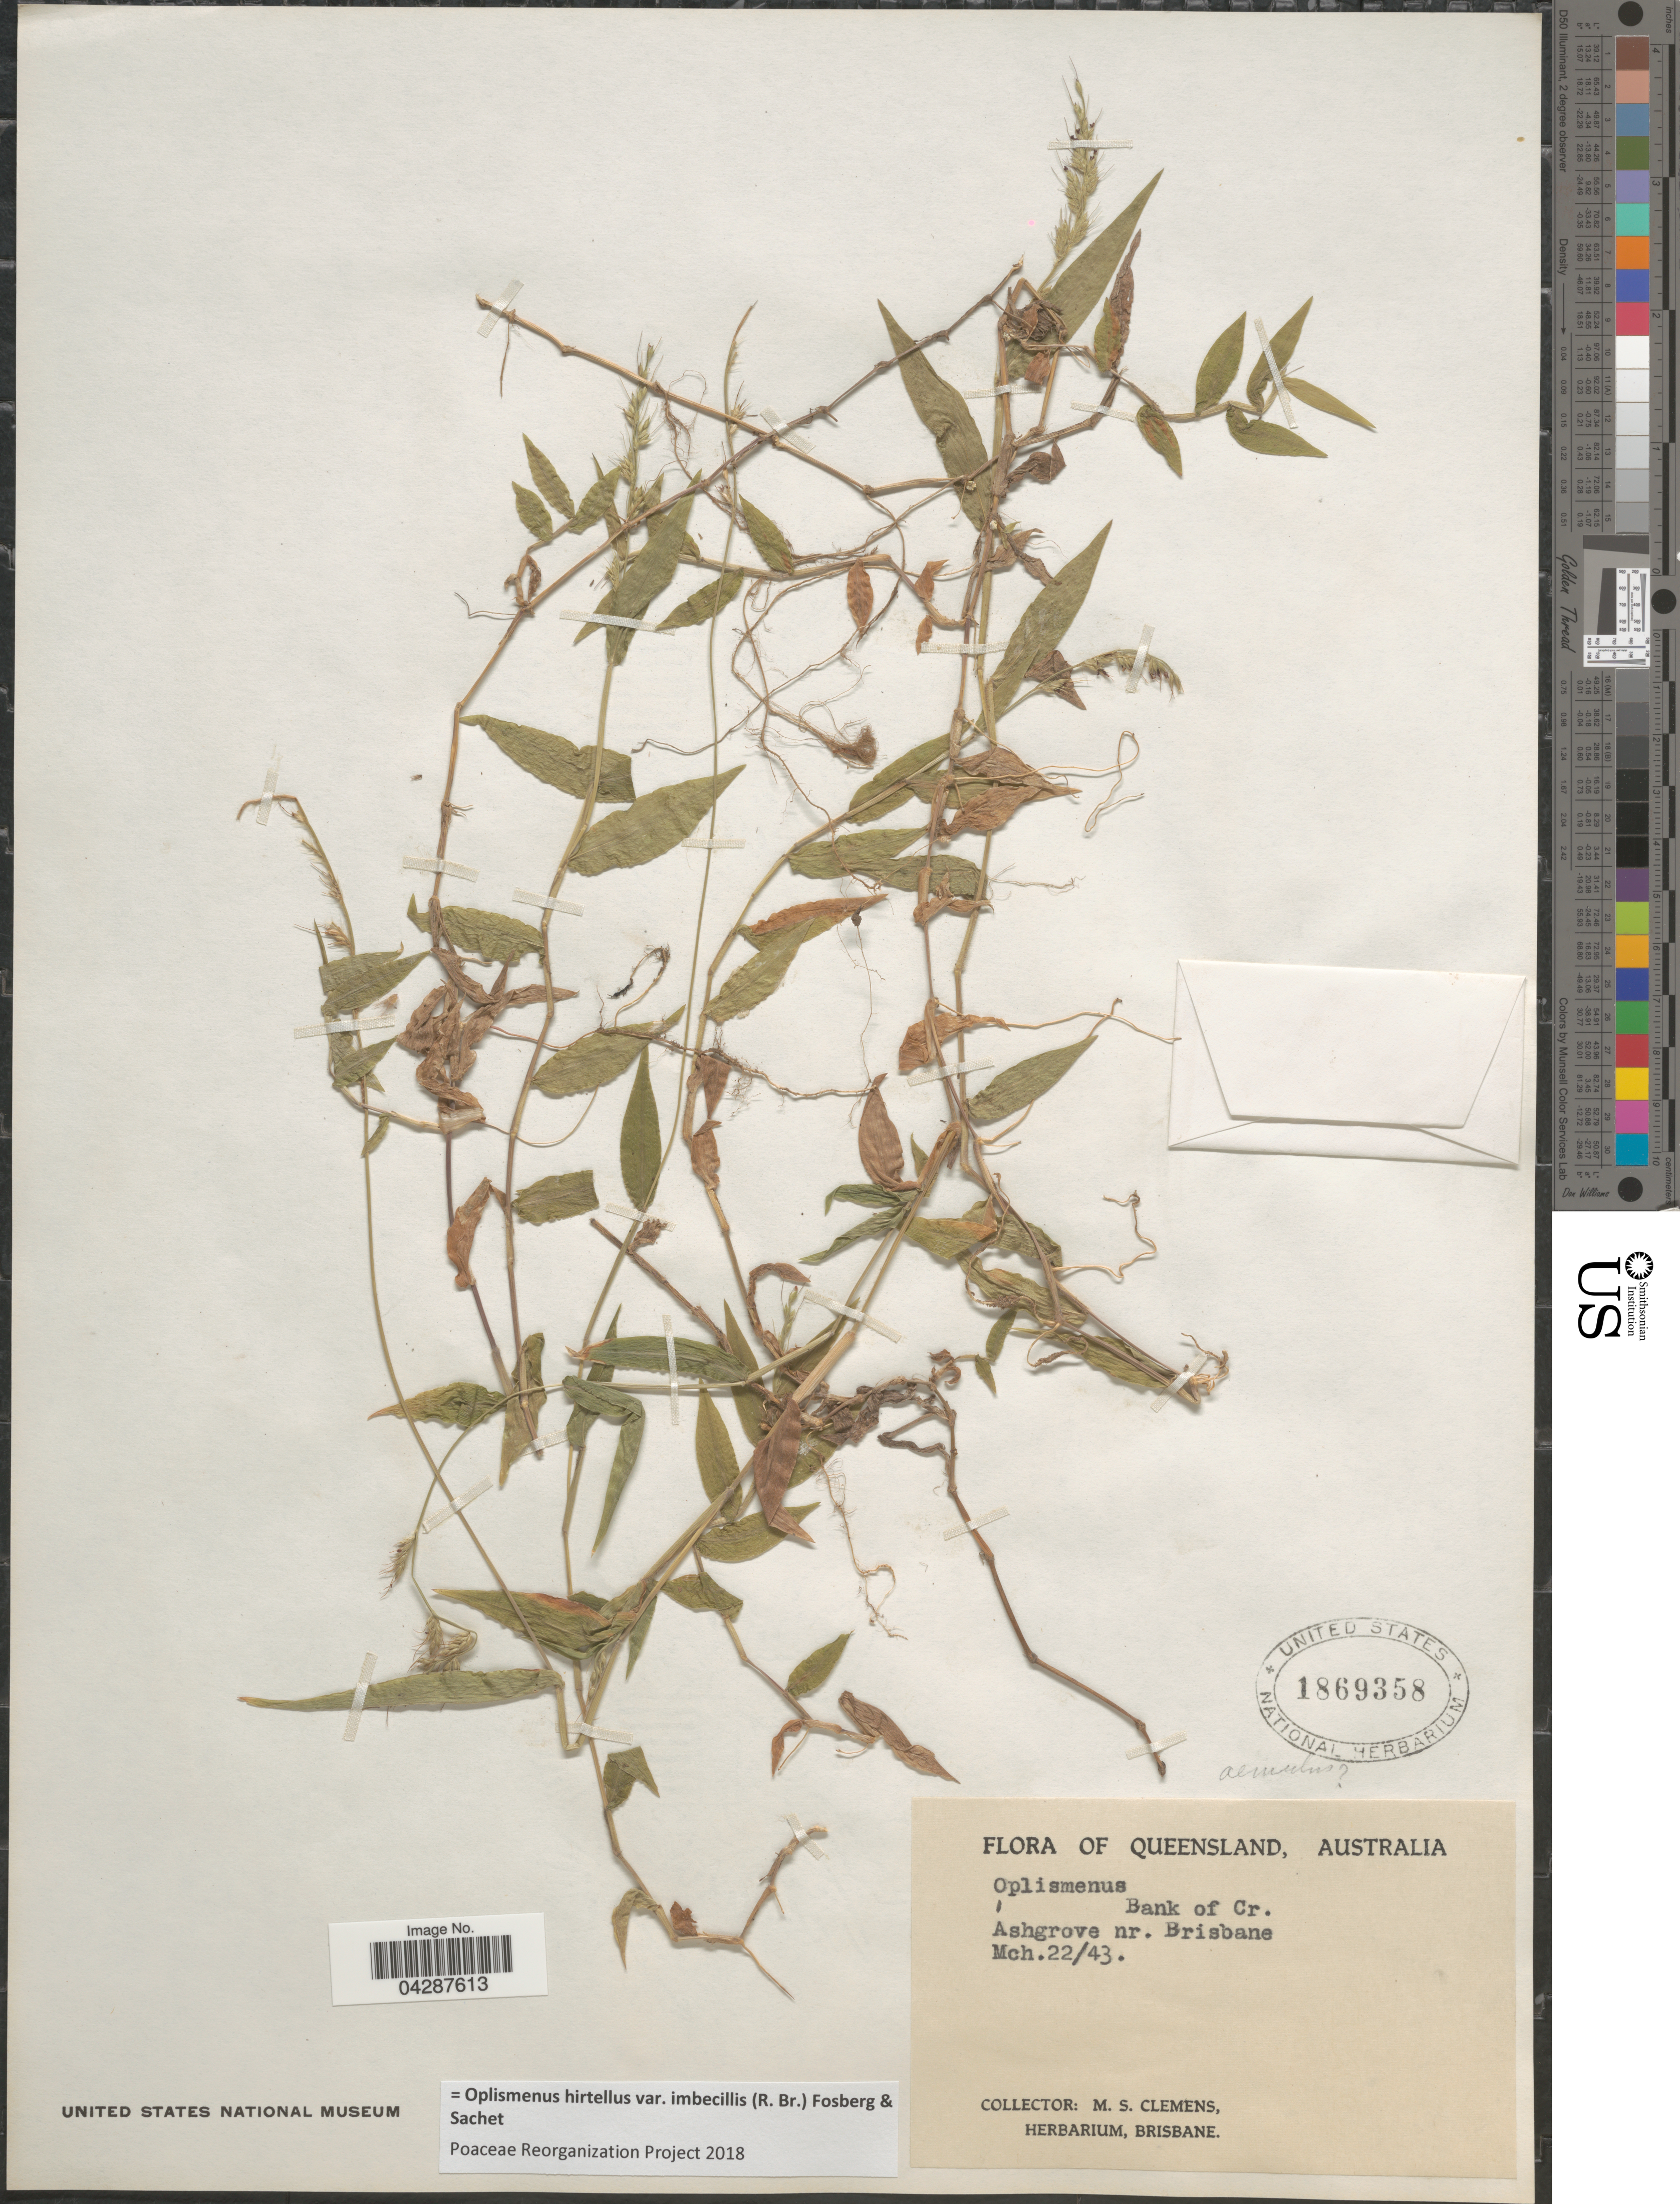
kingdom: Plantae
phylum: Tracheophyta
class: Liliopsida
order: Poales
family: Poaceae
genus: Oplismenus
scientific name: Oplismenus hirtellus var. imbecillis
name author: (R. Br.) Fosberg & Sachet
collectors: M. S. Clemens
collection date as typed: Transcribed d/m/y: 22/3/43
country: Australia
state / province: Queensland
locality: Bank of Cr. Ashgrove nr. Brisbane.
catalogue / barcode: US 1869358